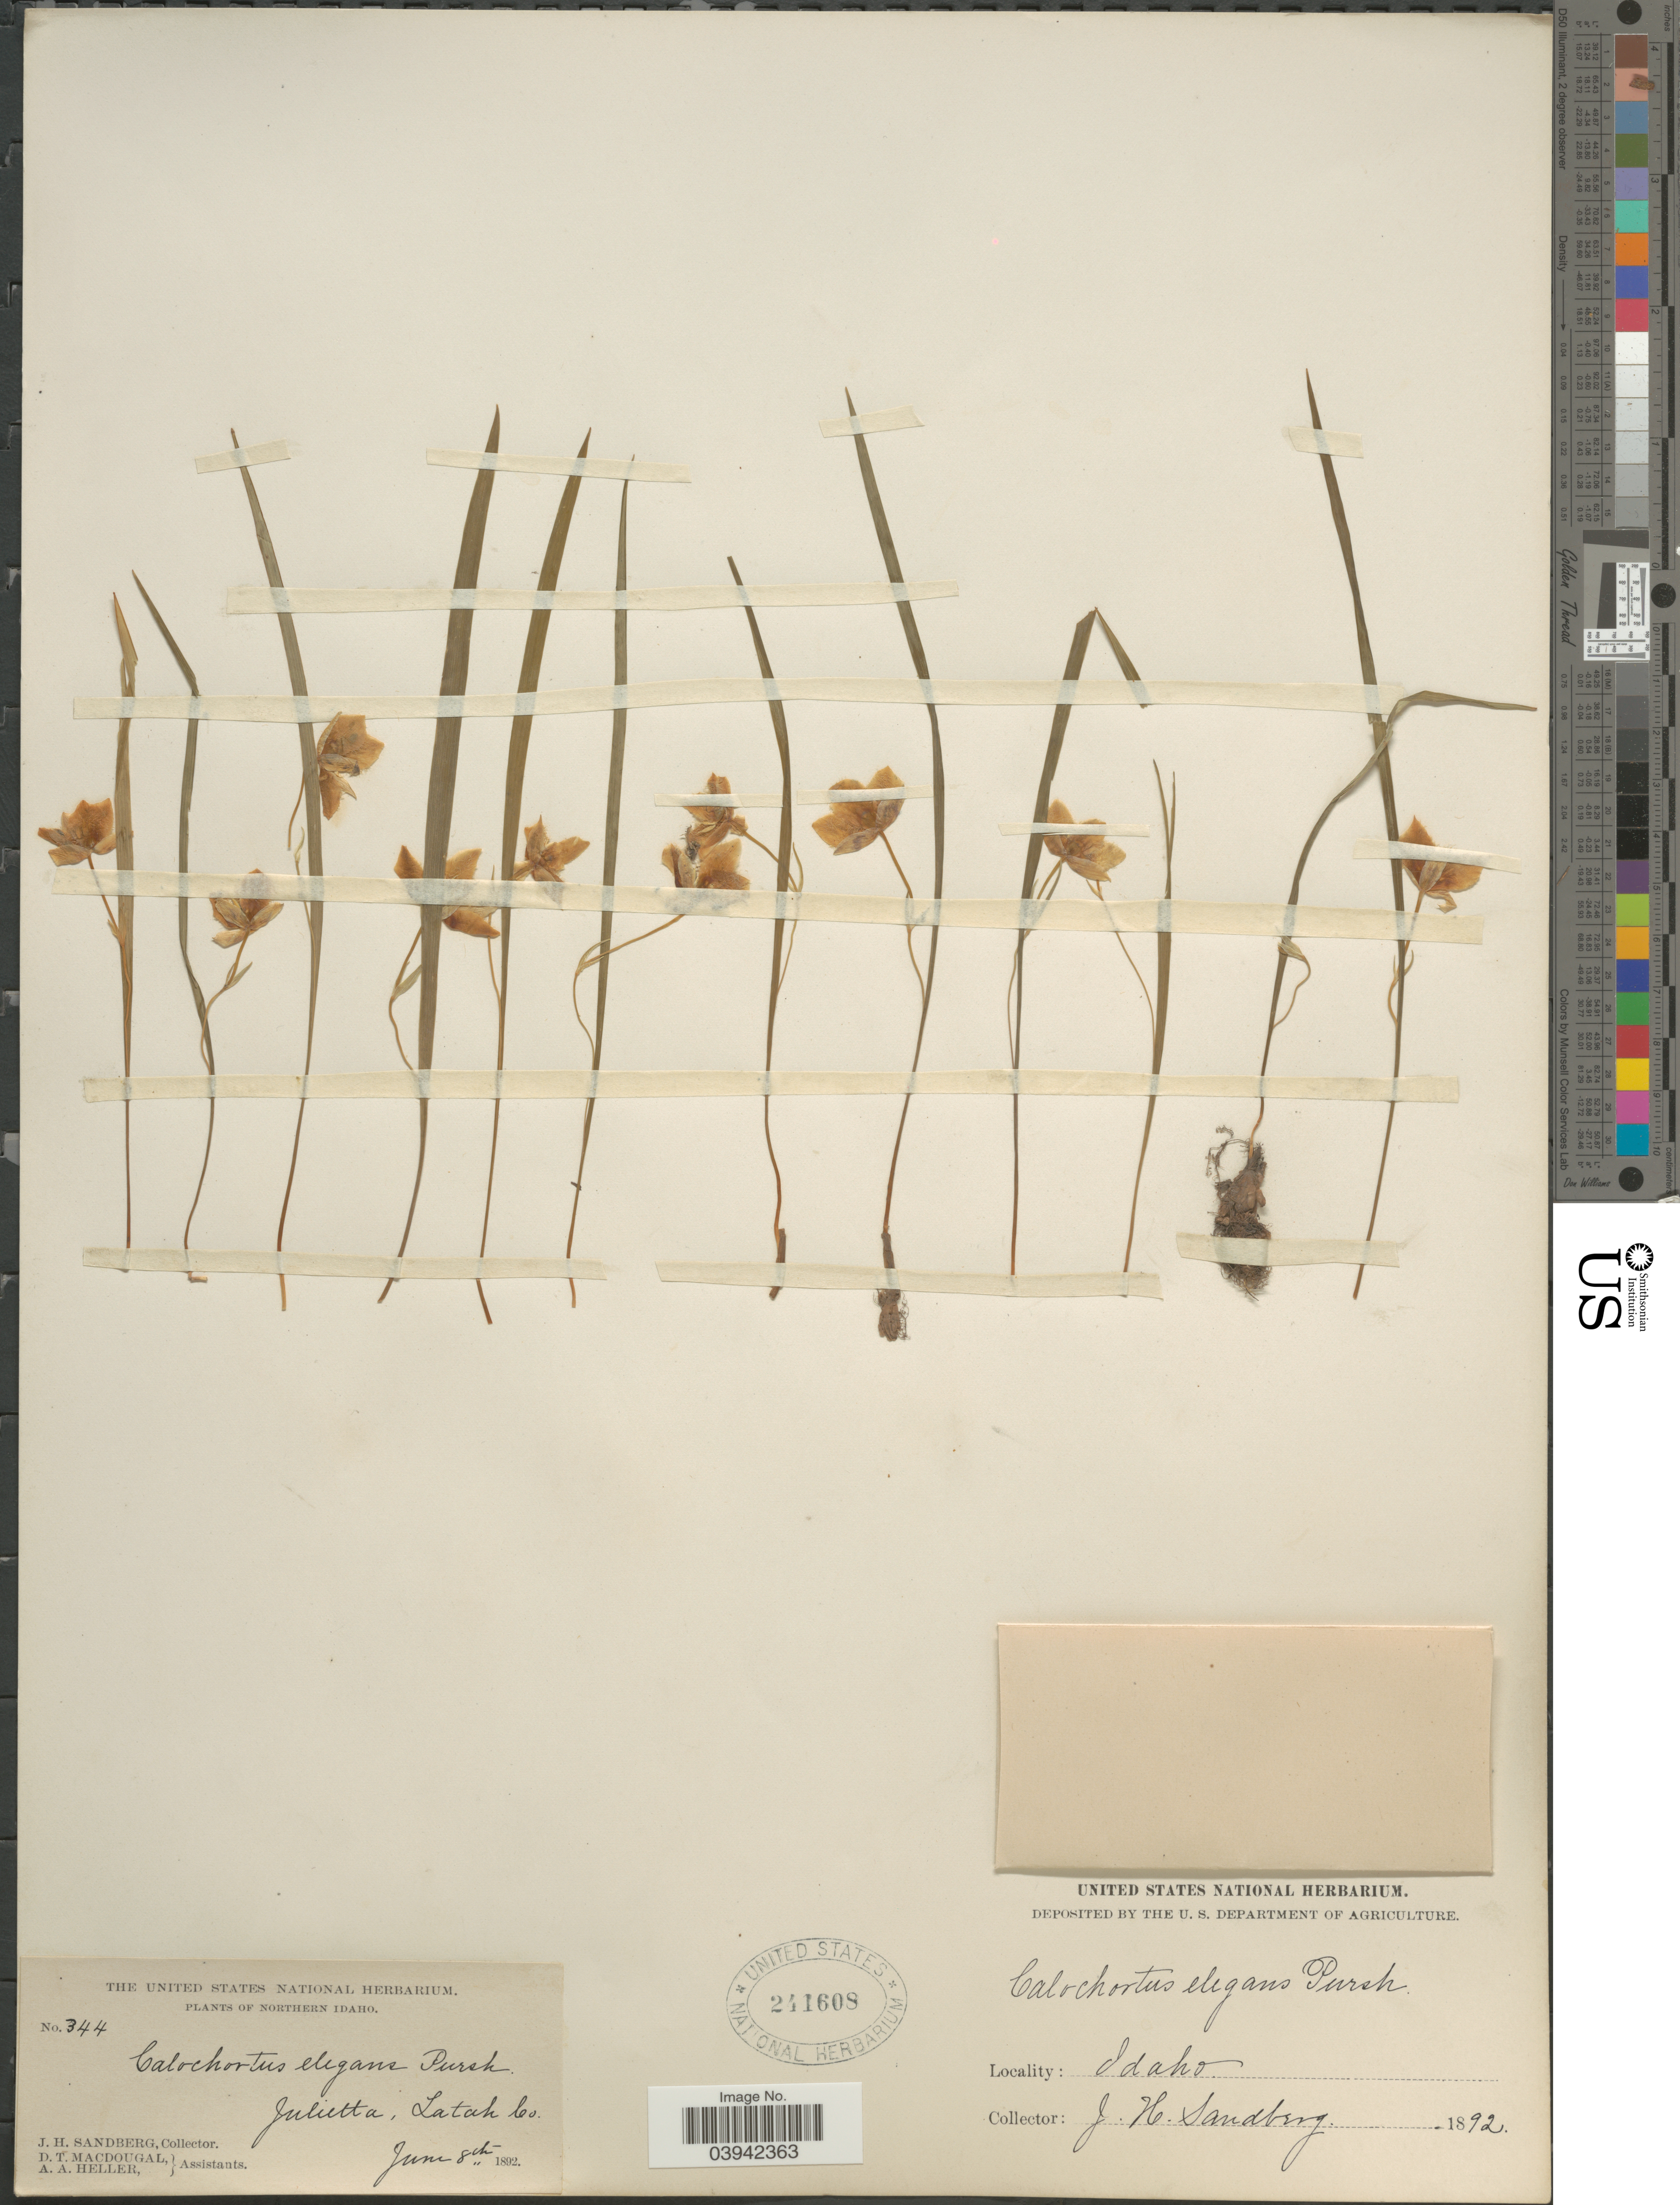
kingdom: Plantae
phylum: Tracheophyta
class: Liliopsida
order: Liliales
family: Liliaceae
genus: Calochortus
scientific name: Calochortus elegans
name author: Pursh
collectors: J. H. Sandberg, D. T. MacDougal & A. A. Heller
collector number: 344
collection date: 1892-06-08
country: United States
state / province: Idaho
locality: Northern Idaho. Julietta, Latah Co.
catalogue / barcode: US 241608